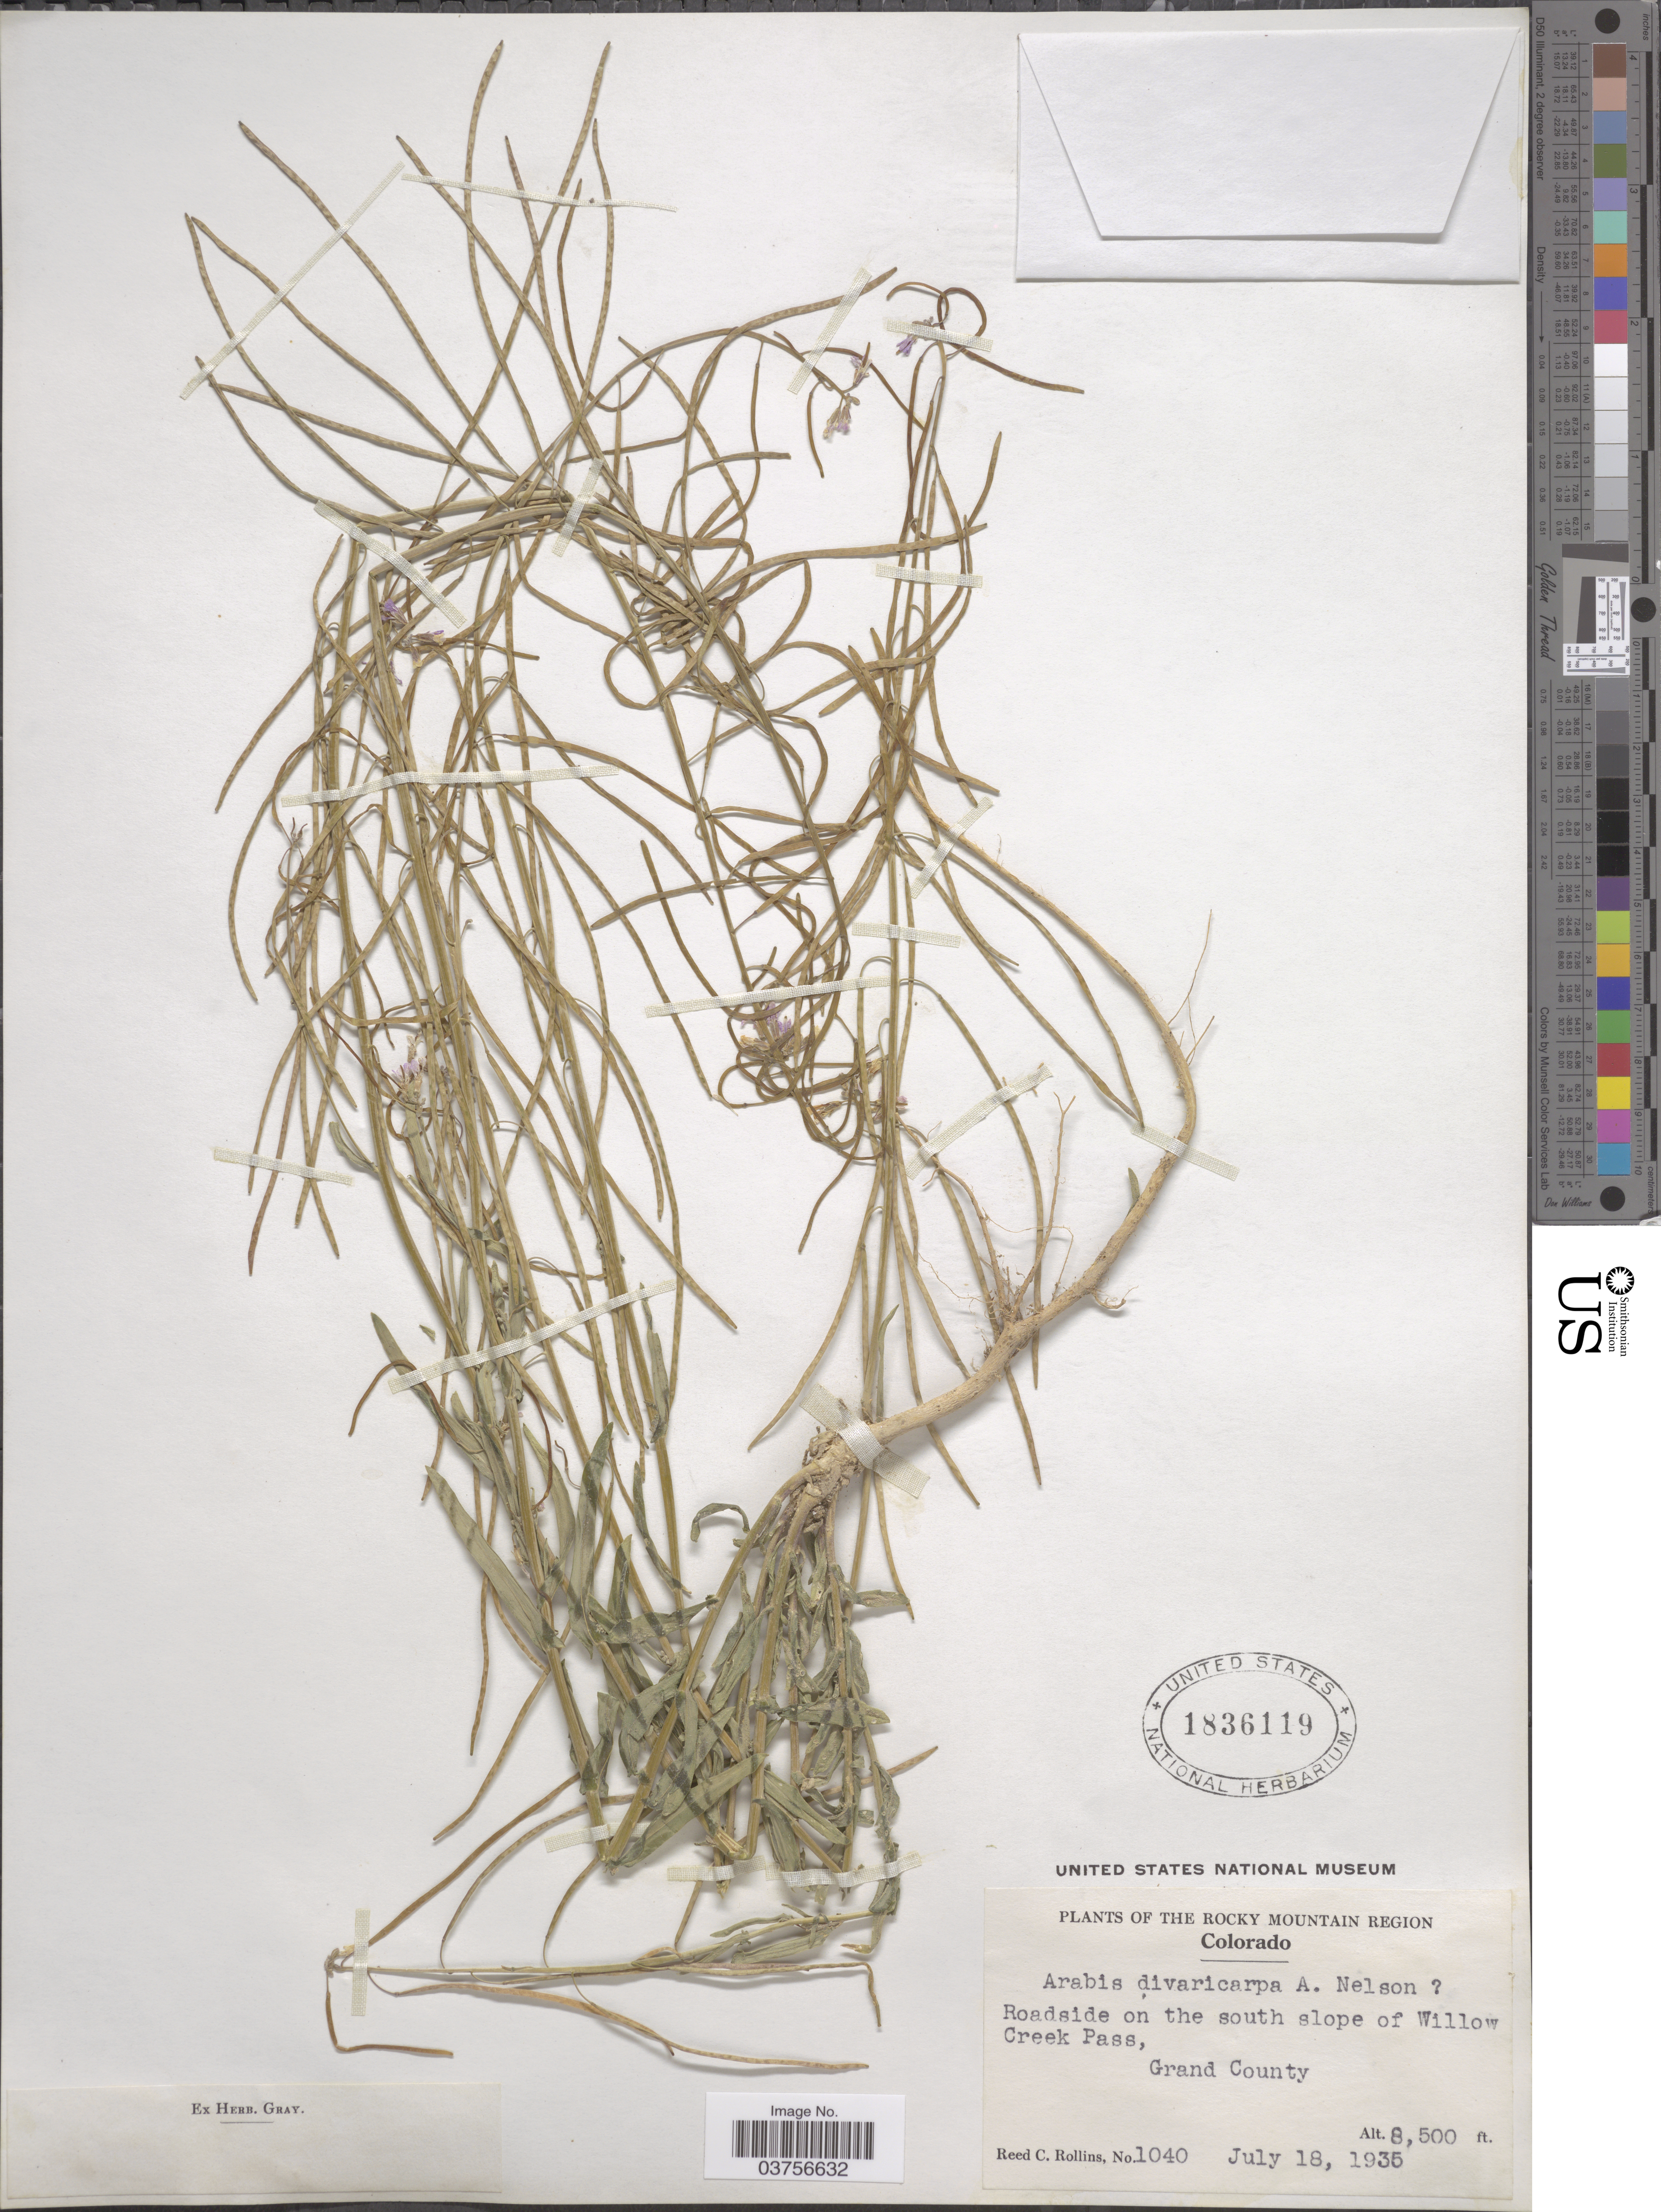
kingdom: Plantae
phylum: Tracheophyta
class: Magnoliopsida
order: Brassicales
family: Brassicaceae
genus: Arabis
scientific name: Arabis divaricarpa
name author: A. Nelson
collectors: R. C. Rollins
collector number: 1040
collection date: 1935-07-18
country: United States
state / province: Colorado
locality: The Rocky Mountain Region. Roadside on the south slope of Willow Creek Pass, Grand County.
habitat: roadside on south slope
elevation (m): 2591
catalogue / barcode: US 1836119